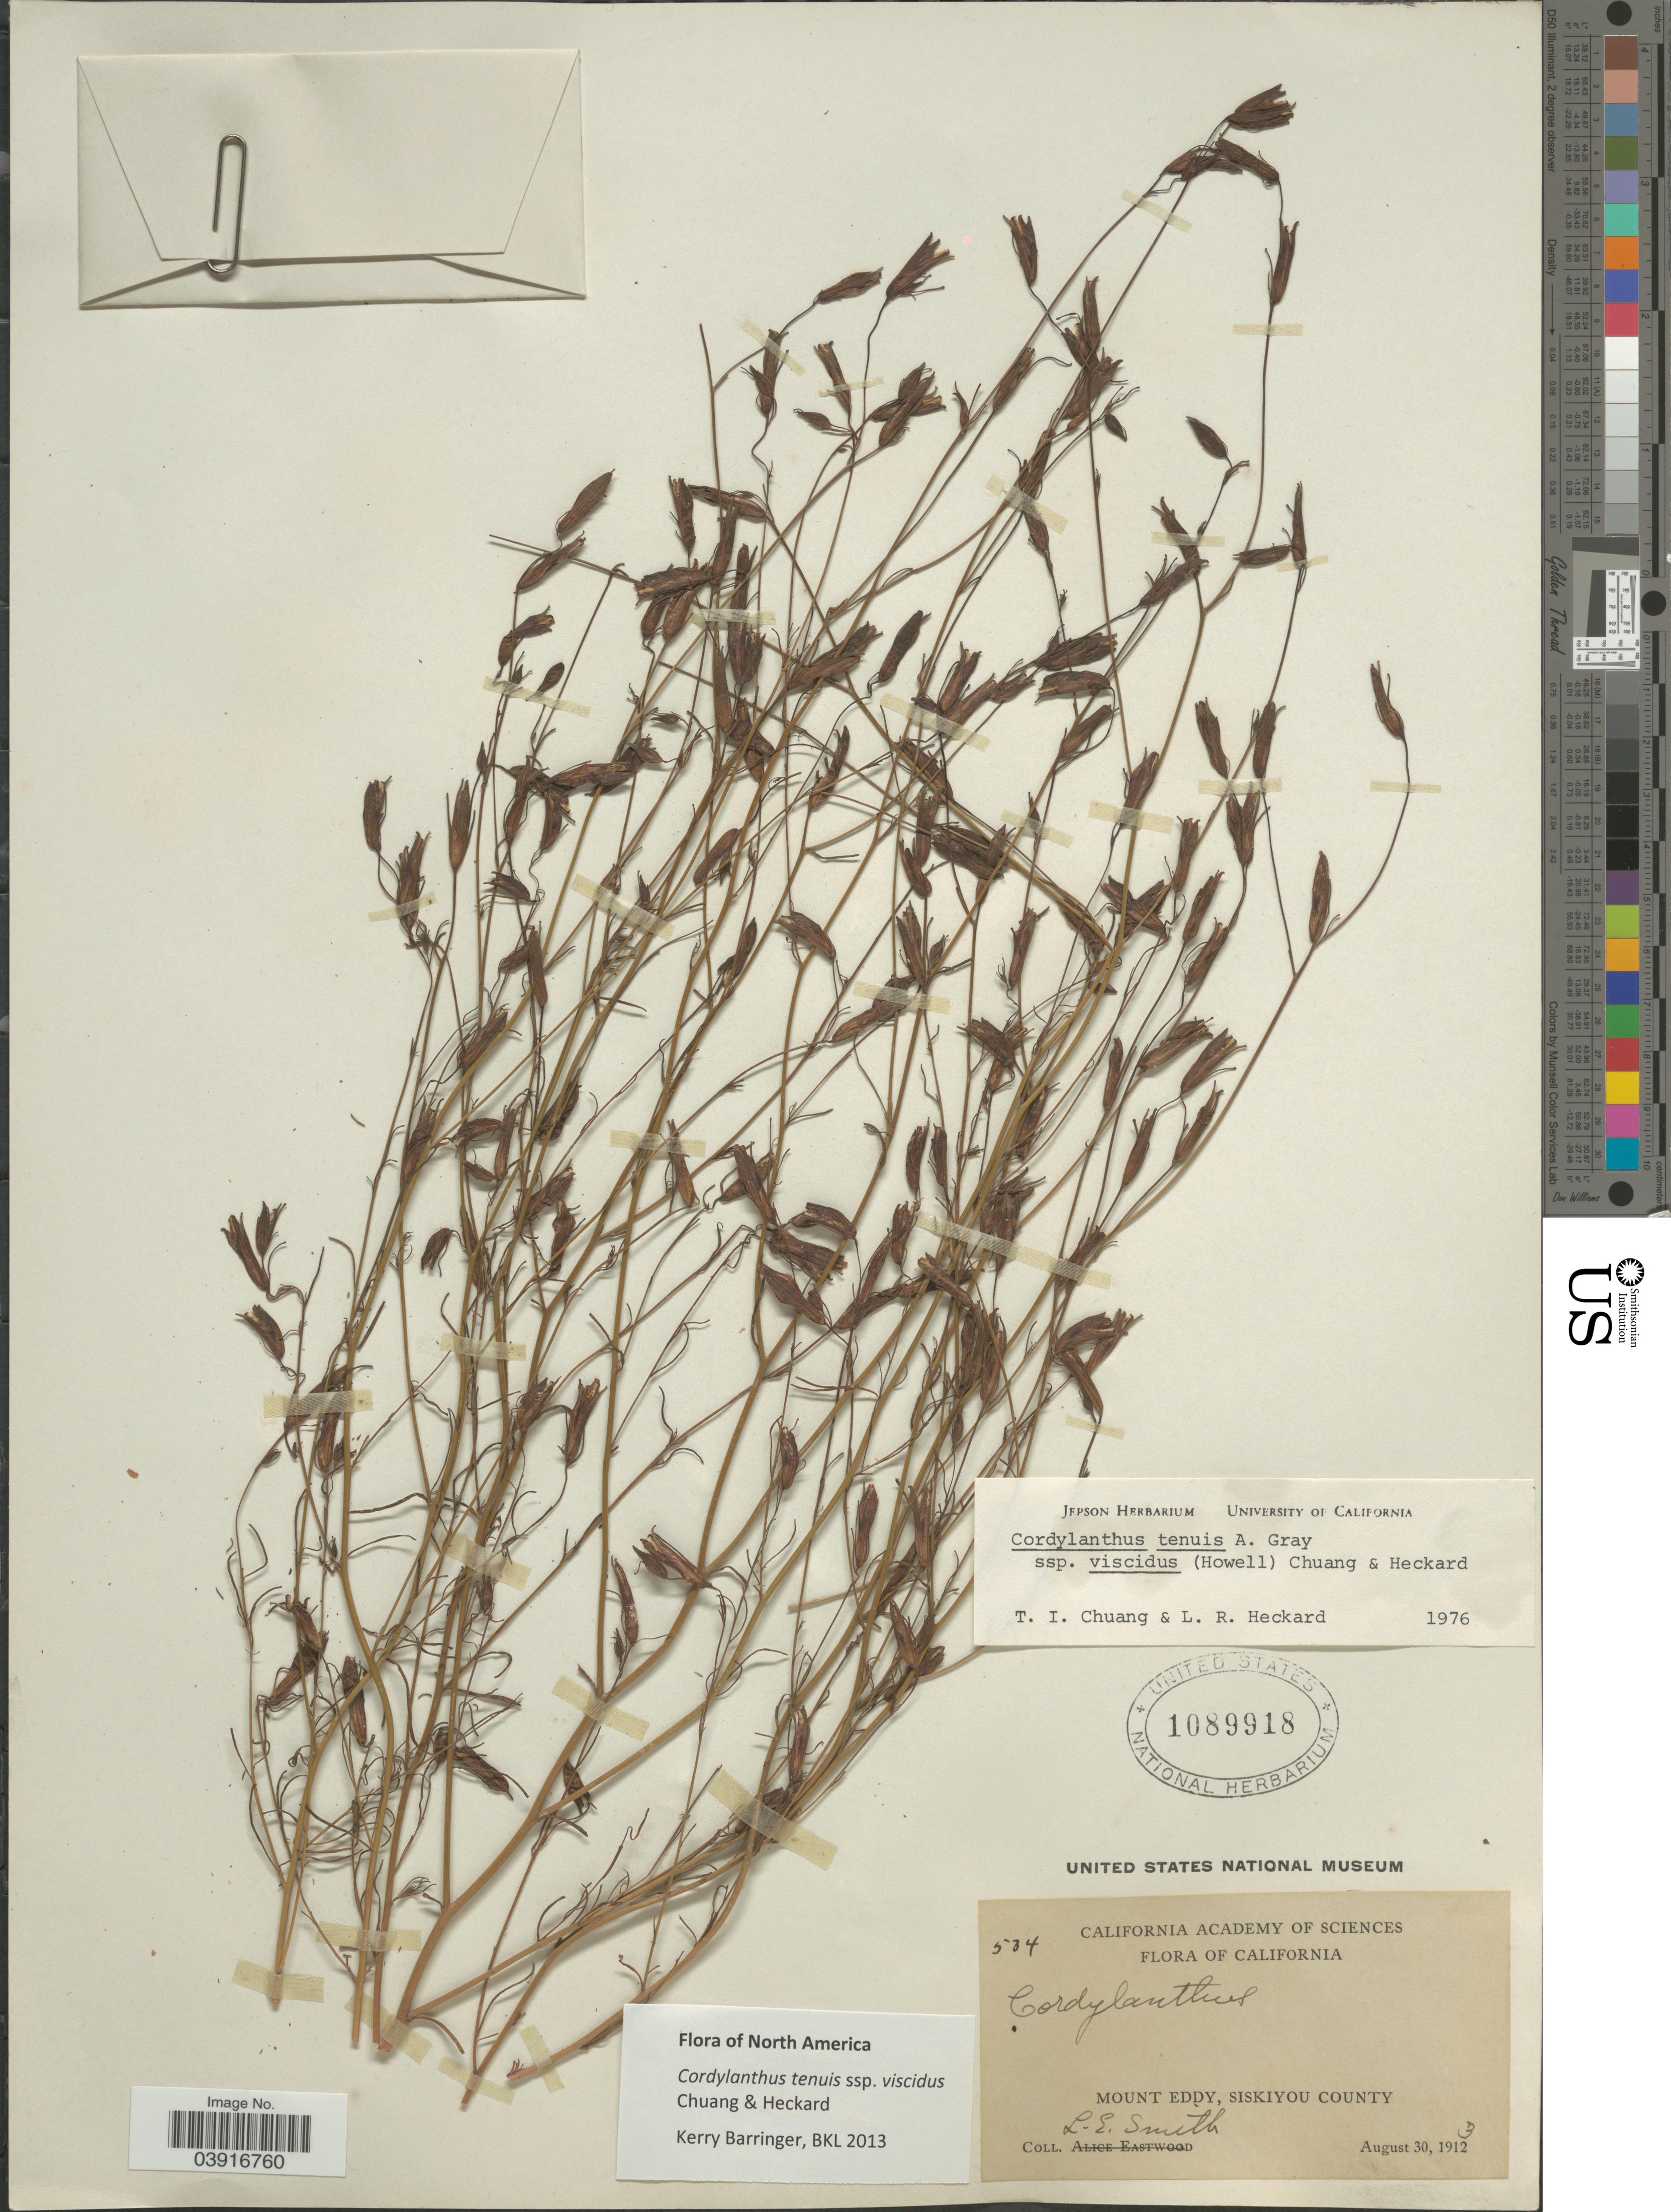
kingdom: Plantae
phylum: Tracheophyta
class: Magnoliopsida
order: Lamiales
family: Orobanchaceae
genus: Cordylanthus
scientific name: Cordylanthus tenuis subsp. viscidus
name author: (Howell) T.I. Chuang & Heckard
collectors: L. E. Smith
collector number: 534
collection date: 1913-08-30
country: United States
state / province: California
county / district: Siskiyou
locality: Mount Eddy, Siskiyou County.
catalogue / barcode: US 1089918